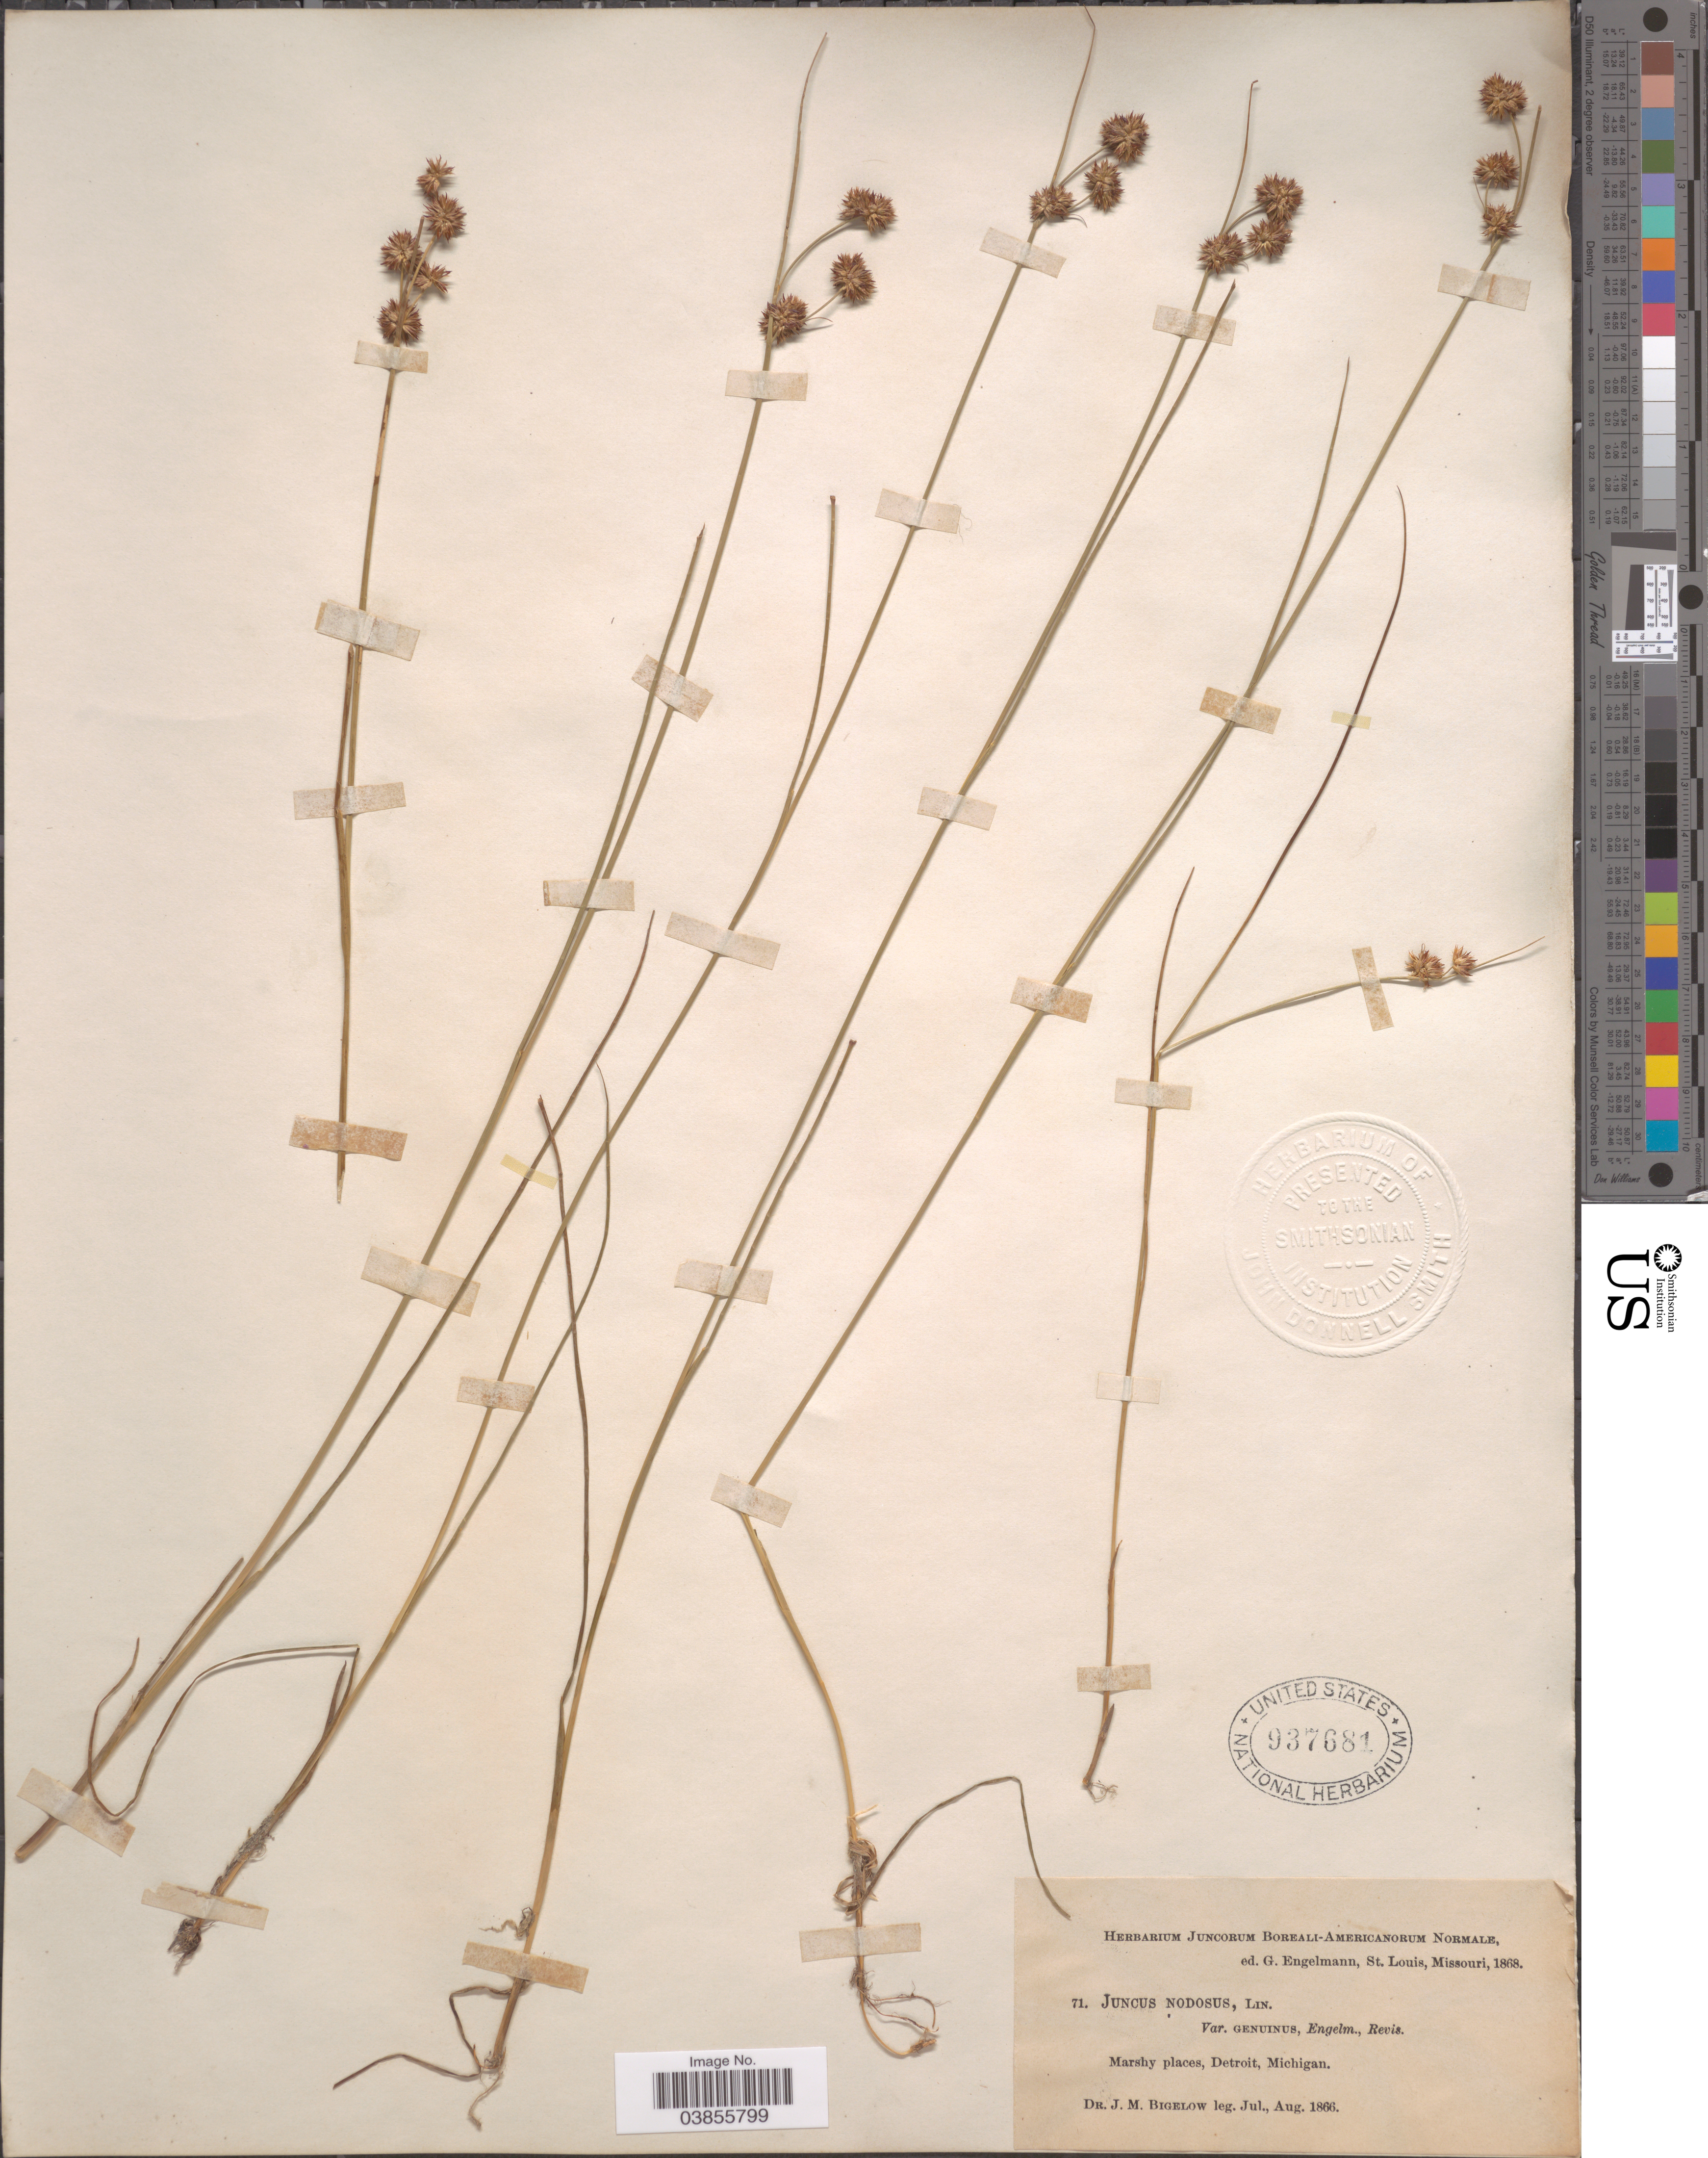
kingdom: Plantae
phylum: Tracheophyta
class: Liliopsida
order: Poales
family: Juncaceae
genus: Juncus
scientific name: Juncus nodosus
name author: L.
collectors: J. M. Bigelow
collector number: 71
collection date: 1866-07/1866-08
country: United States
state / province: Michigan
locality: Marshy places, Detroit.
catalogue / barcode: US 937681